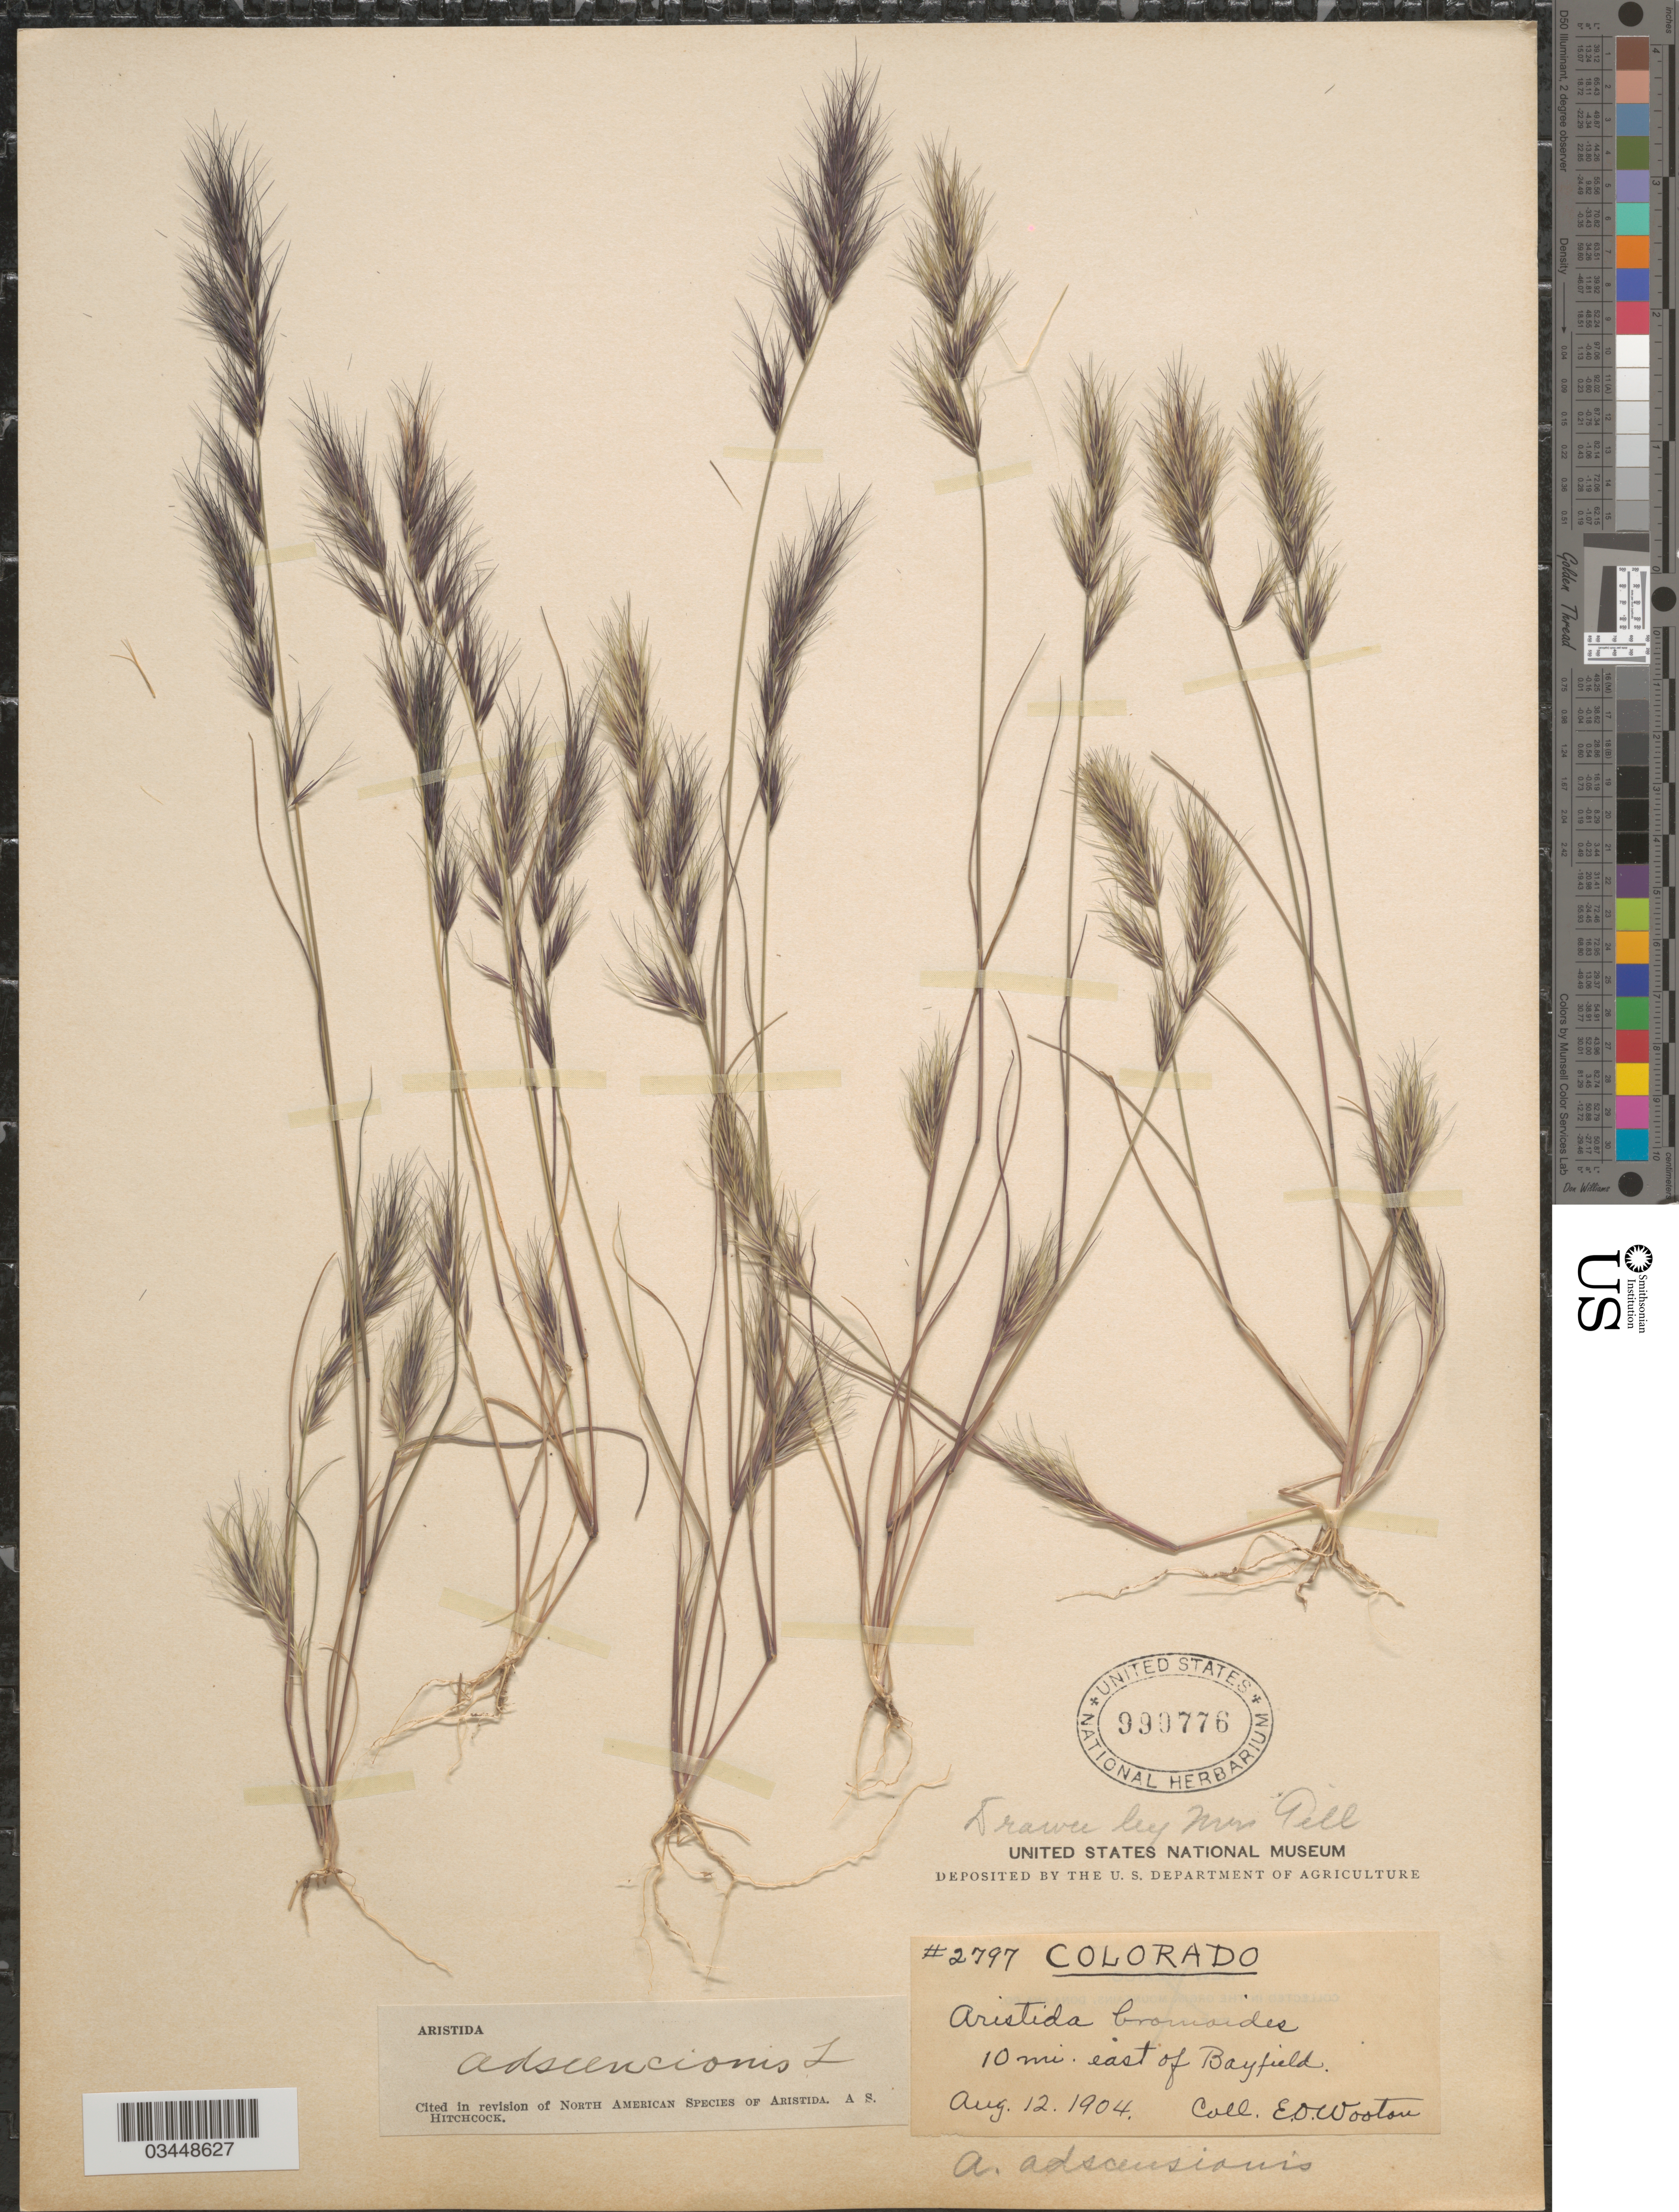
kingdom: Plantae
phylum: Tracheophyta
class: Liliopsida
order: Poales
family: Poaceae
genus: Aristida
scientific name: Aristida adscensionis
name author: L.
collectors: E. O. Wooton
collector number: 2797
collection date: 1904-08-12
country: United States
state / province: Colorado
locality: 10 mi. east of Bayfield.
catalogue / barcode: US 990776